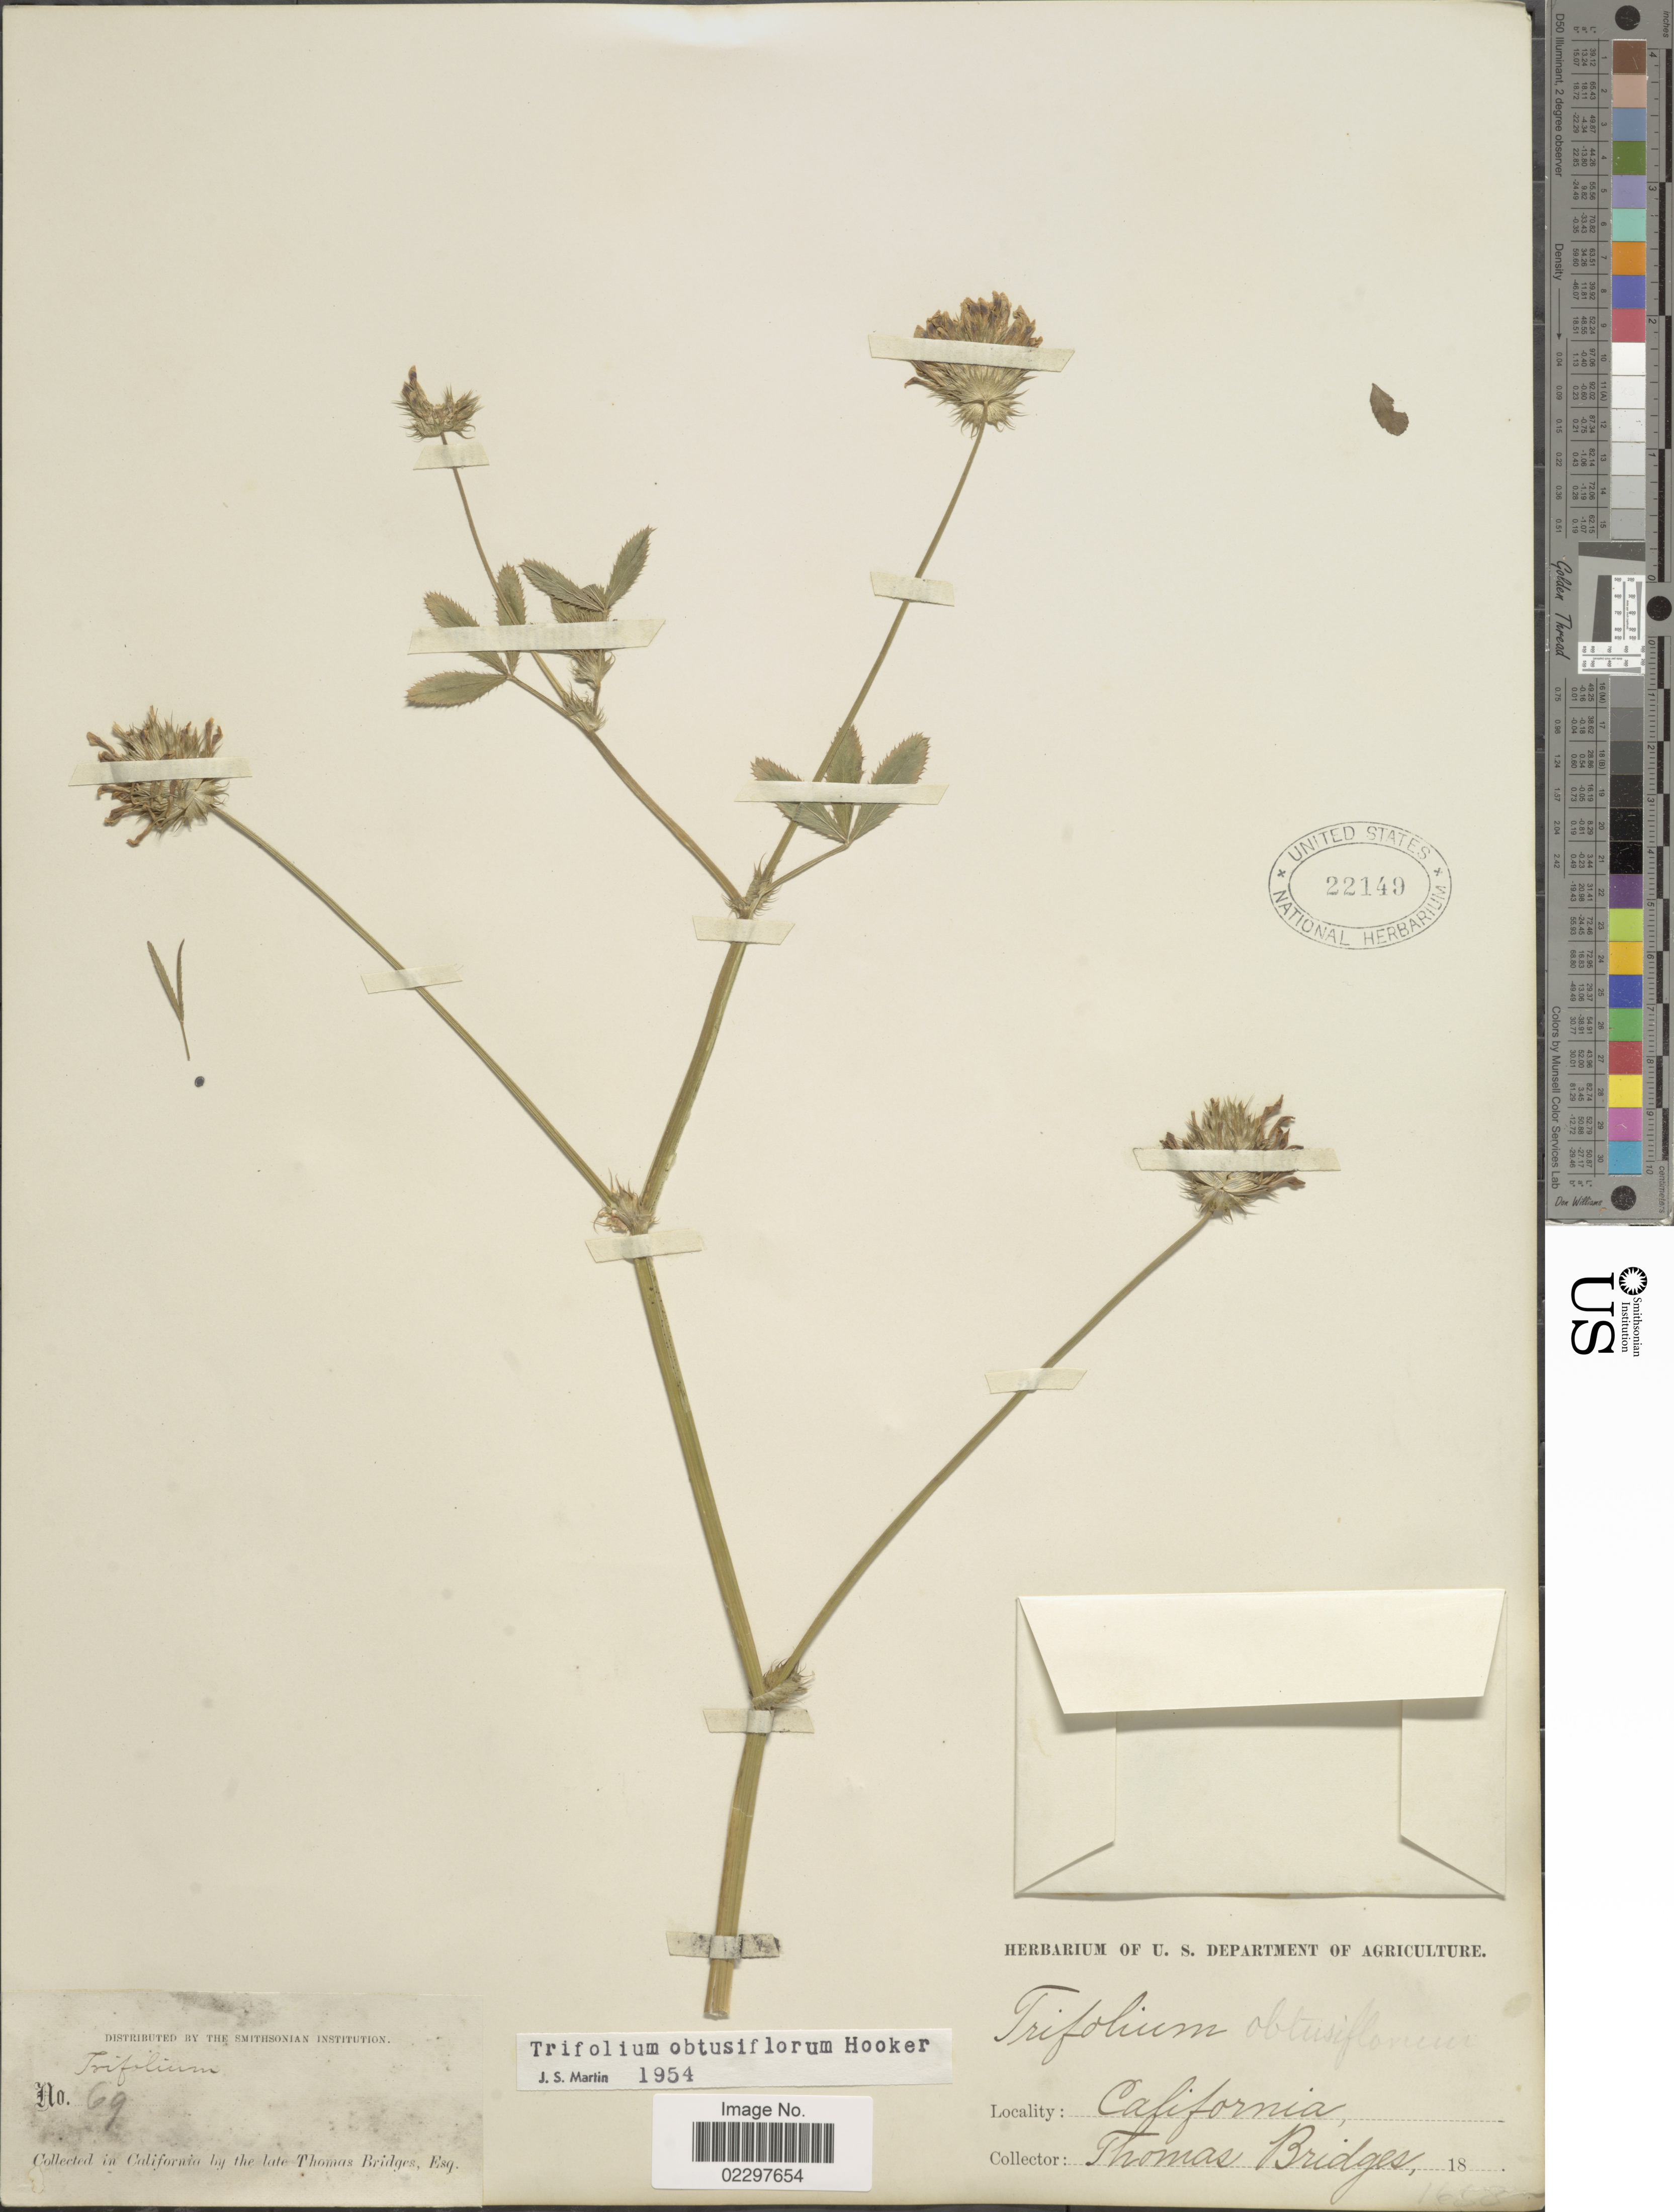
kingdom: Plantae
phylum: Tracheophyta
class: Magnoliopsida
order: Fabales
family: Fabaceae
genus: Trifolium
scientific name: Trifolium obtusiflorum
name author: Hook.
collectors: T. Bridges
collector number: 69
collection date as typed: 18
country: United States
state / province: California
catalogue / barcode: US 22149